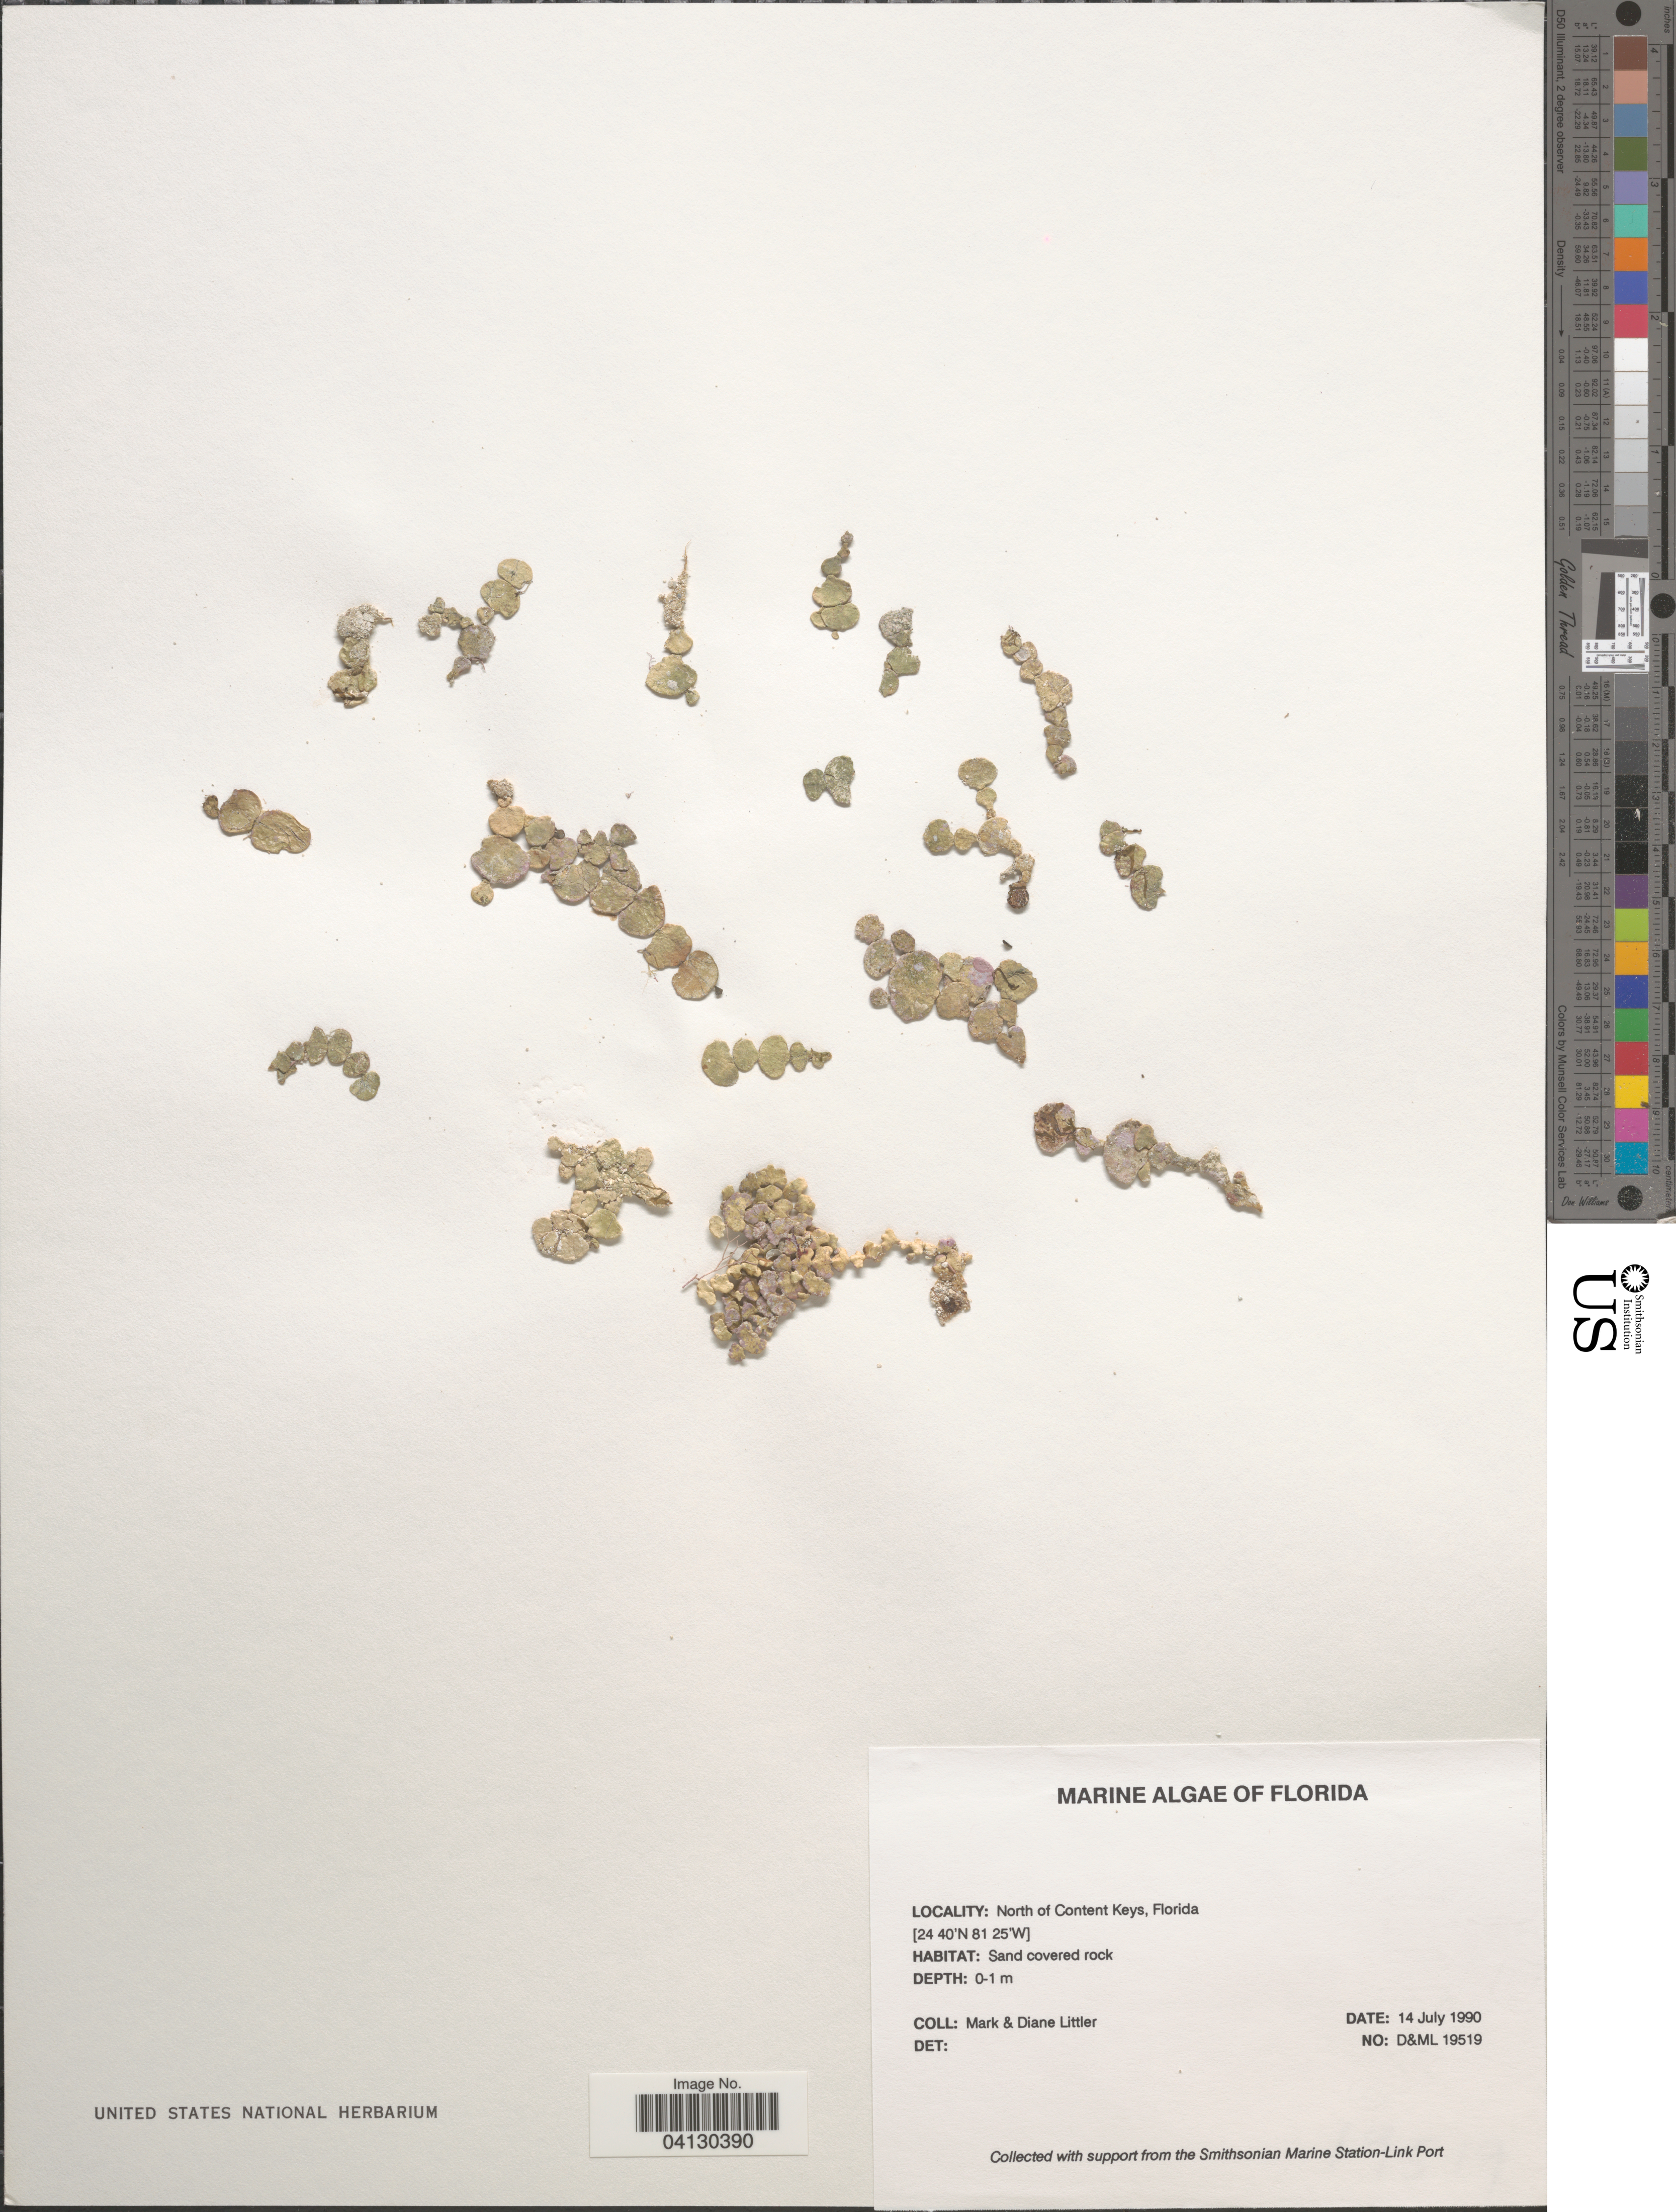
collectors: M. M. Littler & D. S. Littler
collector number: D&ML19519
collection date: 1990-07-14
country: United States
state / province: Florida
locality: North of Content Keys.